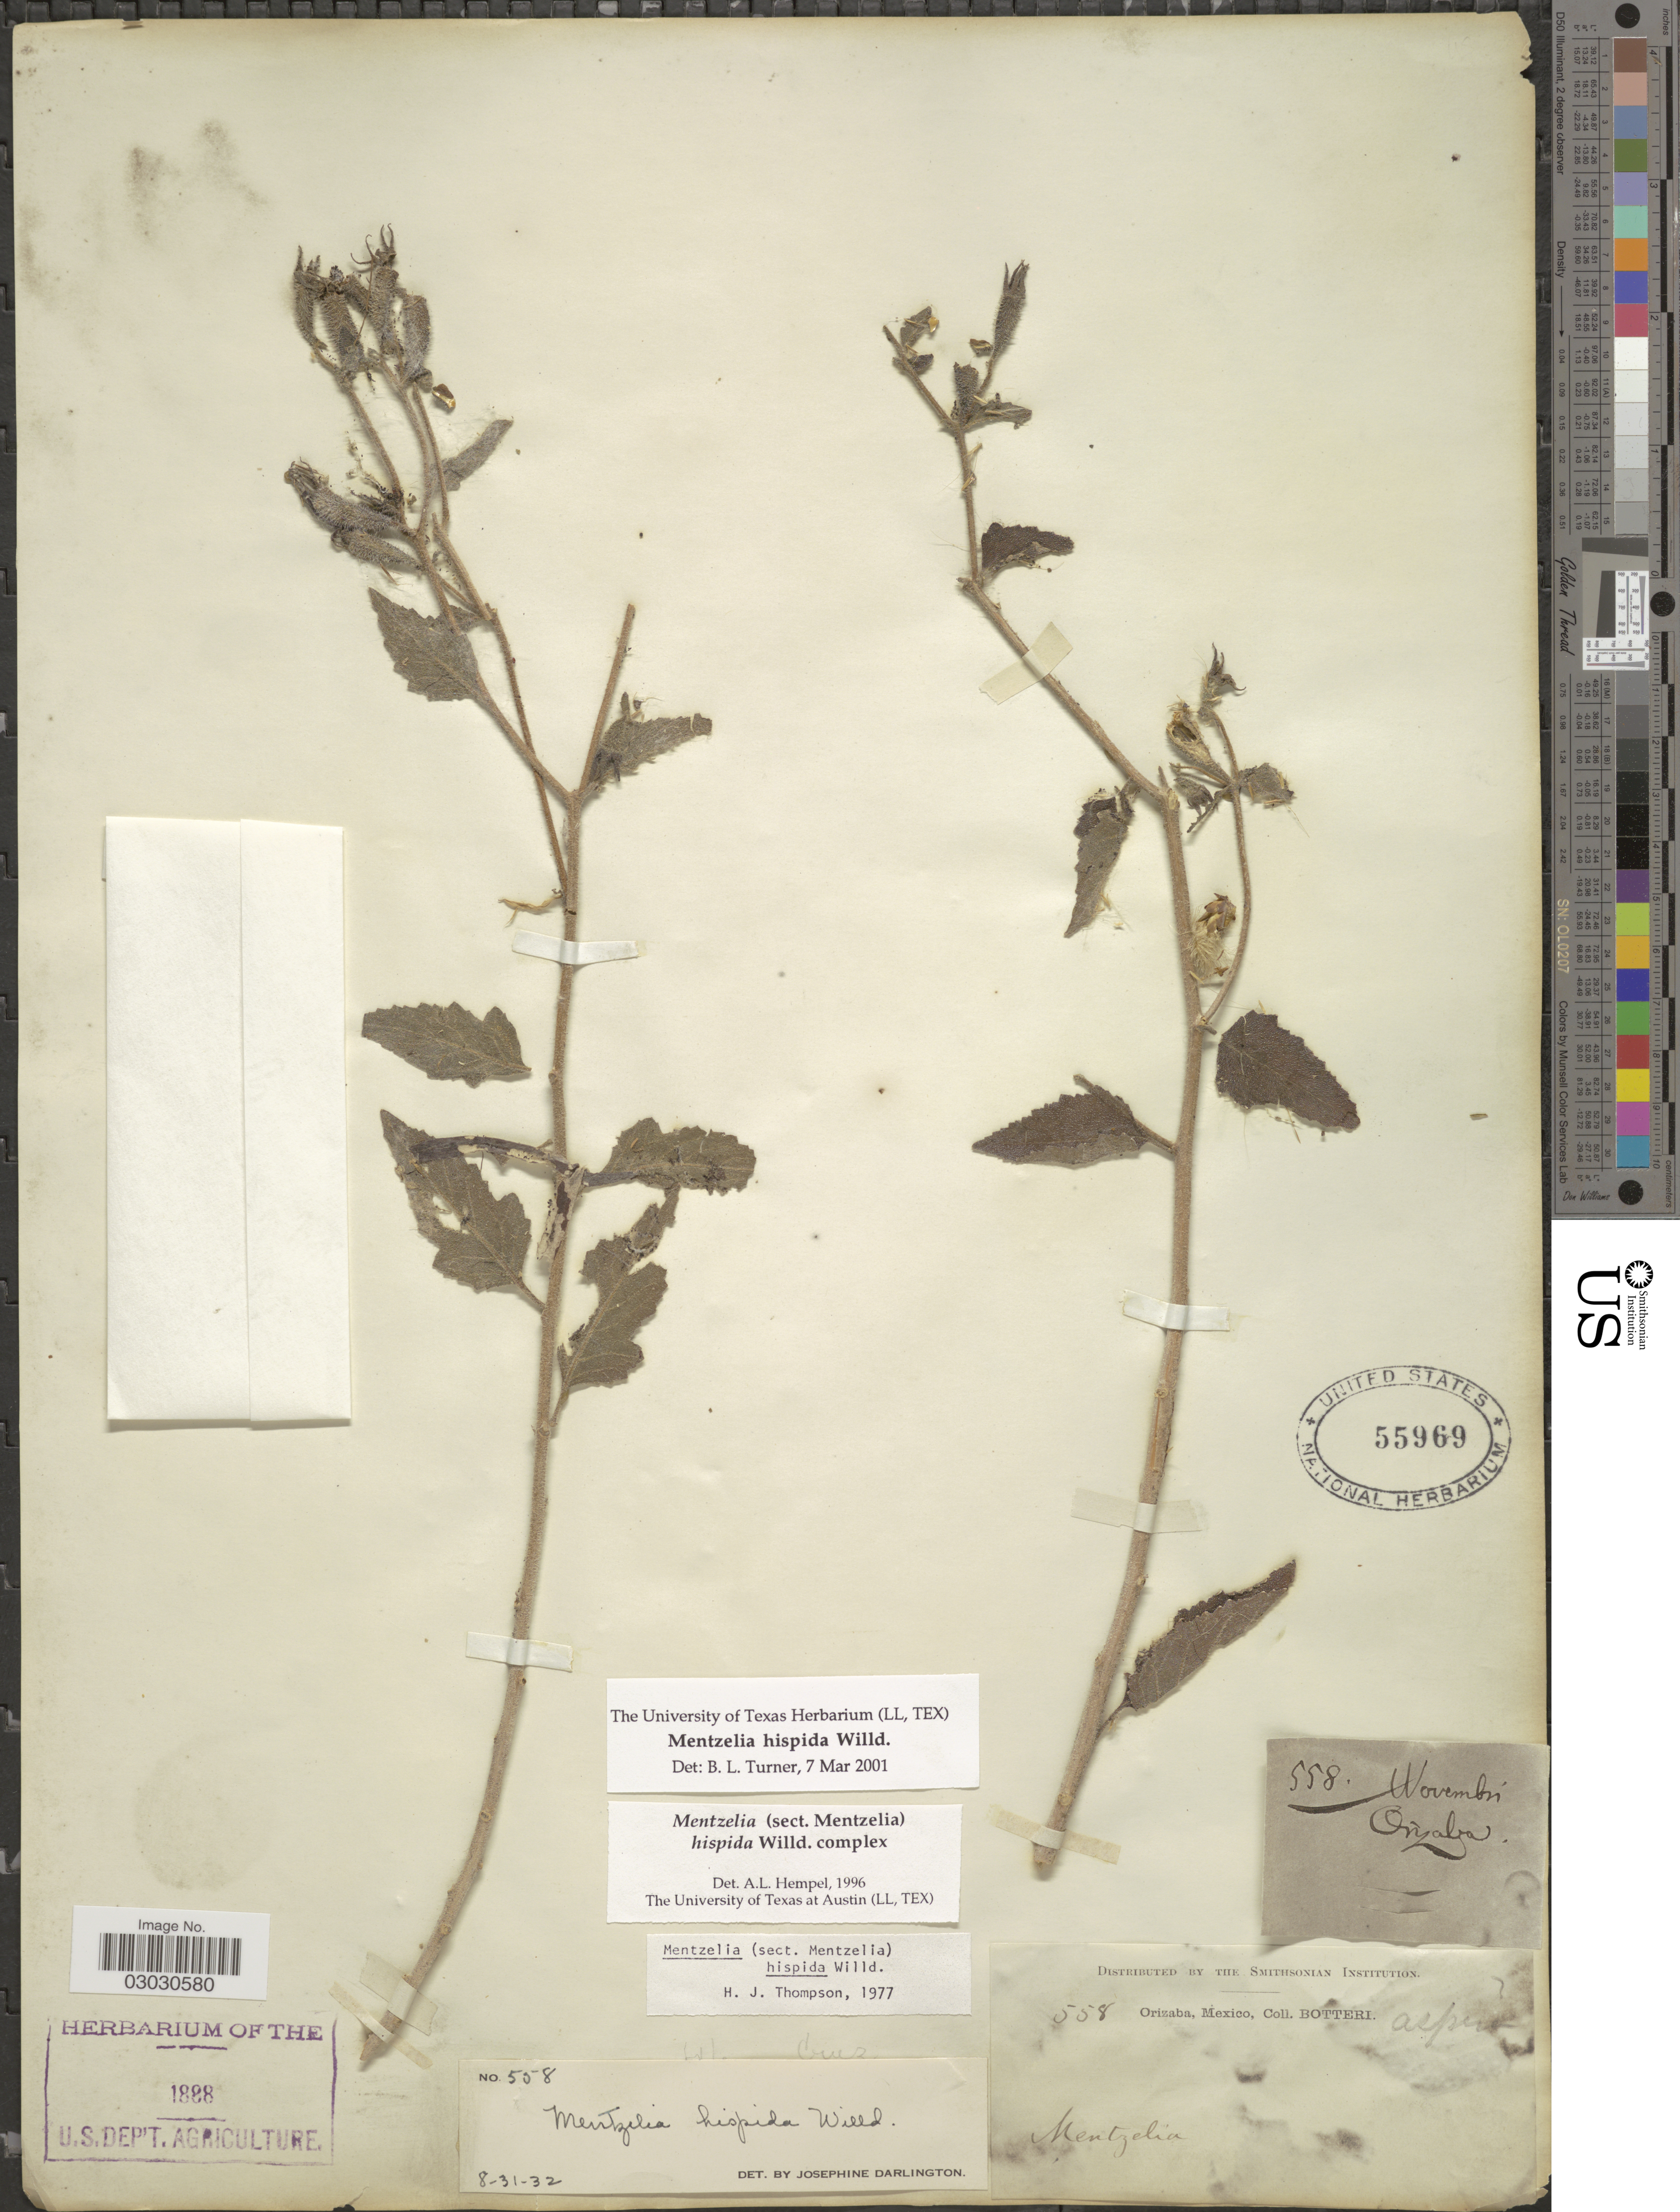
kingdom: Plantae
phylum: Tracheophyta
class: Magnoliopsida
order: Cornales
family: Loasaceae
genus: Mentzelia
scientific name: Mentzelia hispida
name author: Willd.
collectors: -. Botteri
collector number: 558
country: Mexico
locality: Orizaba.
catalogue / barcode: US 55969